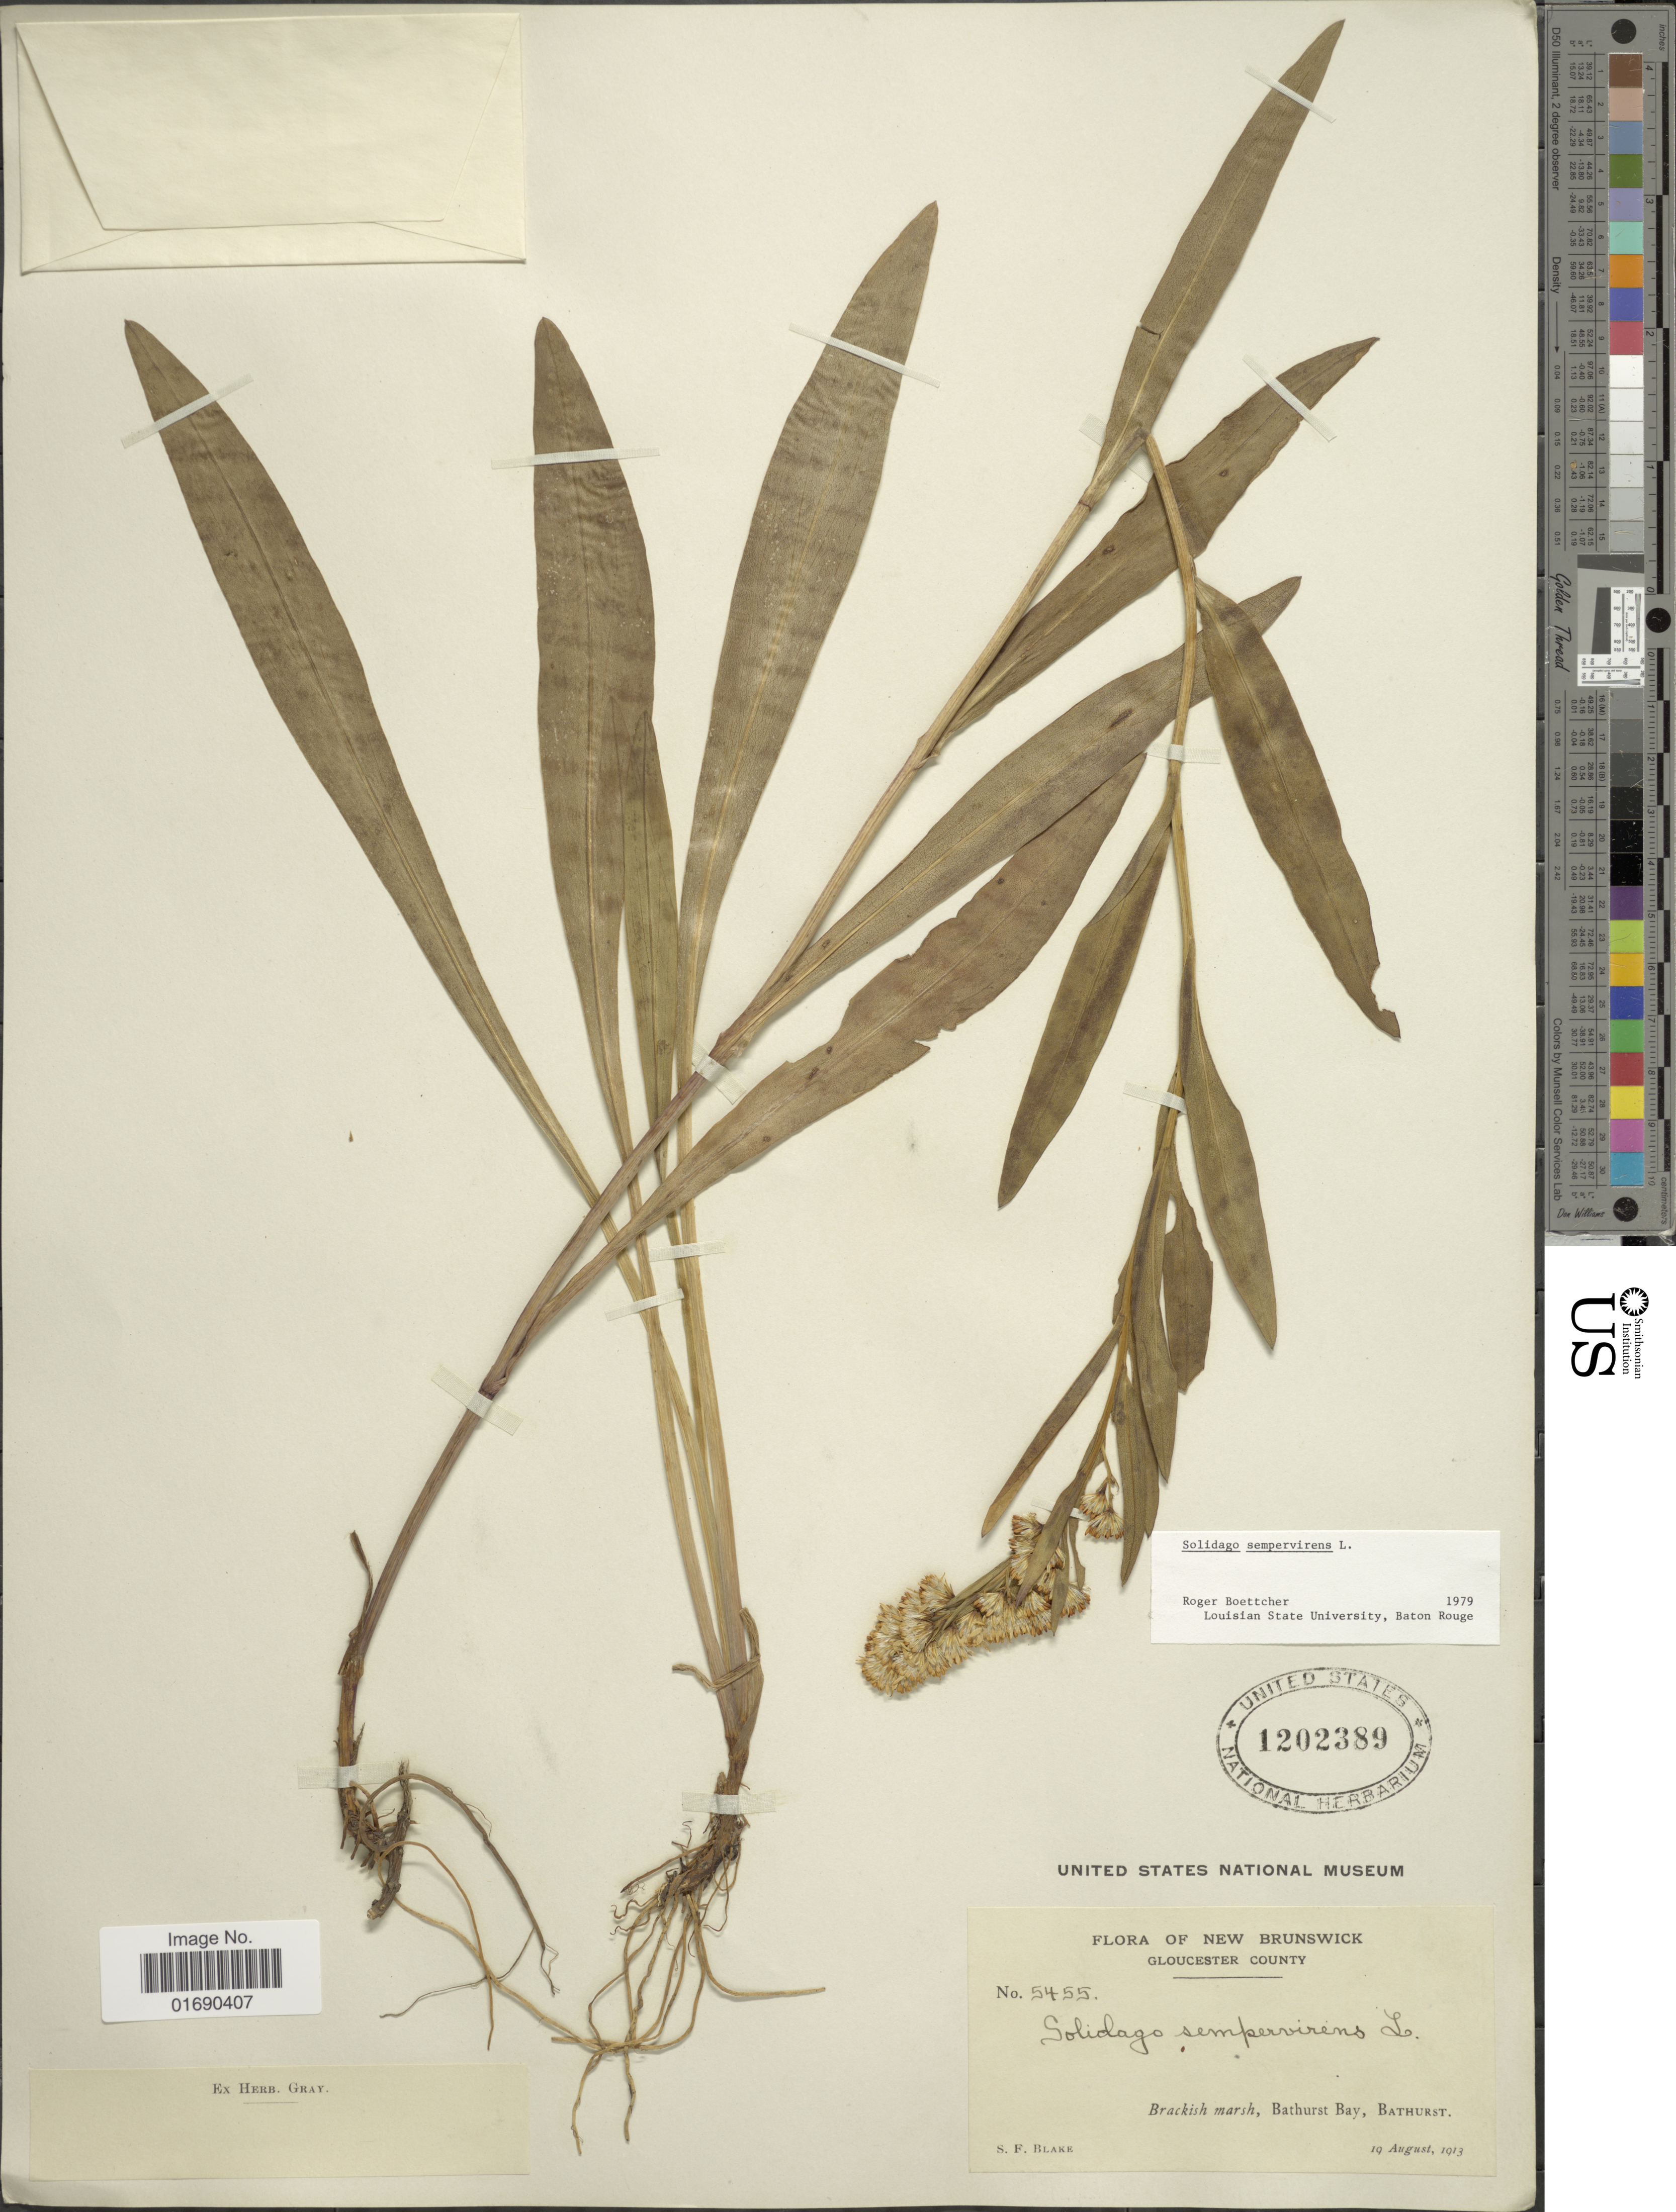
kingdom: Plantae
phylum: Tracheophyta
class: Magnoliopsida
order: Asterales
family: Asteraceae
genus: Solidago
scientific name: Solidago sempervirens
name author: L.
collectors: S. Blake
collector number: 5455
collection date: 1913-08-19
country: Canada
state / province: New Brunswick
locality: Gloucester County, Brackish marsh, Bathurst Bay, Bathurst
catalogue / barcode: US 1202389